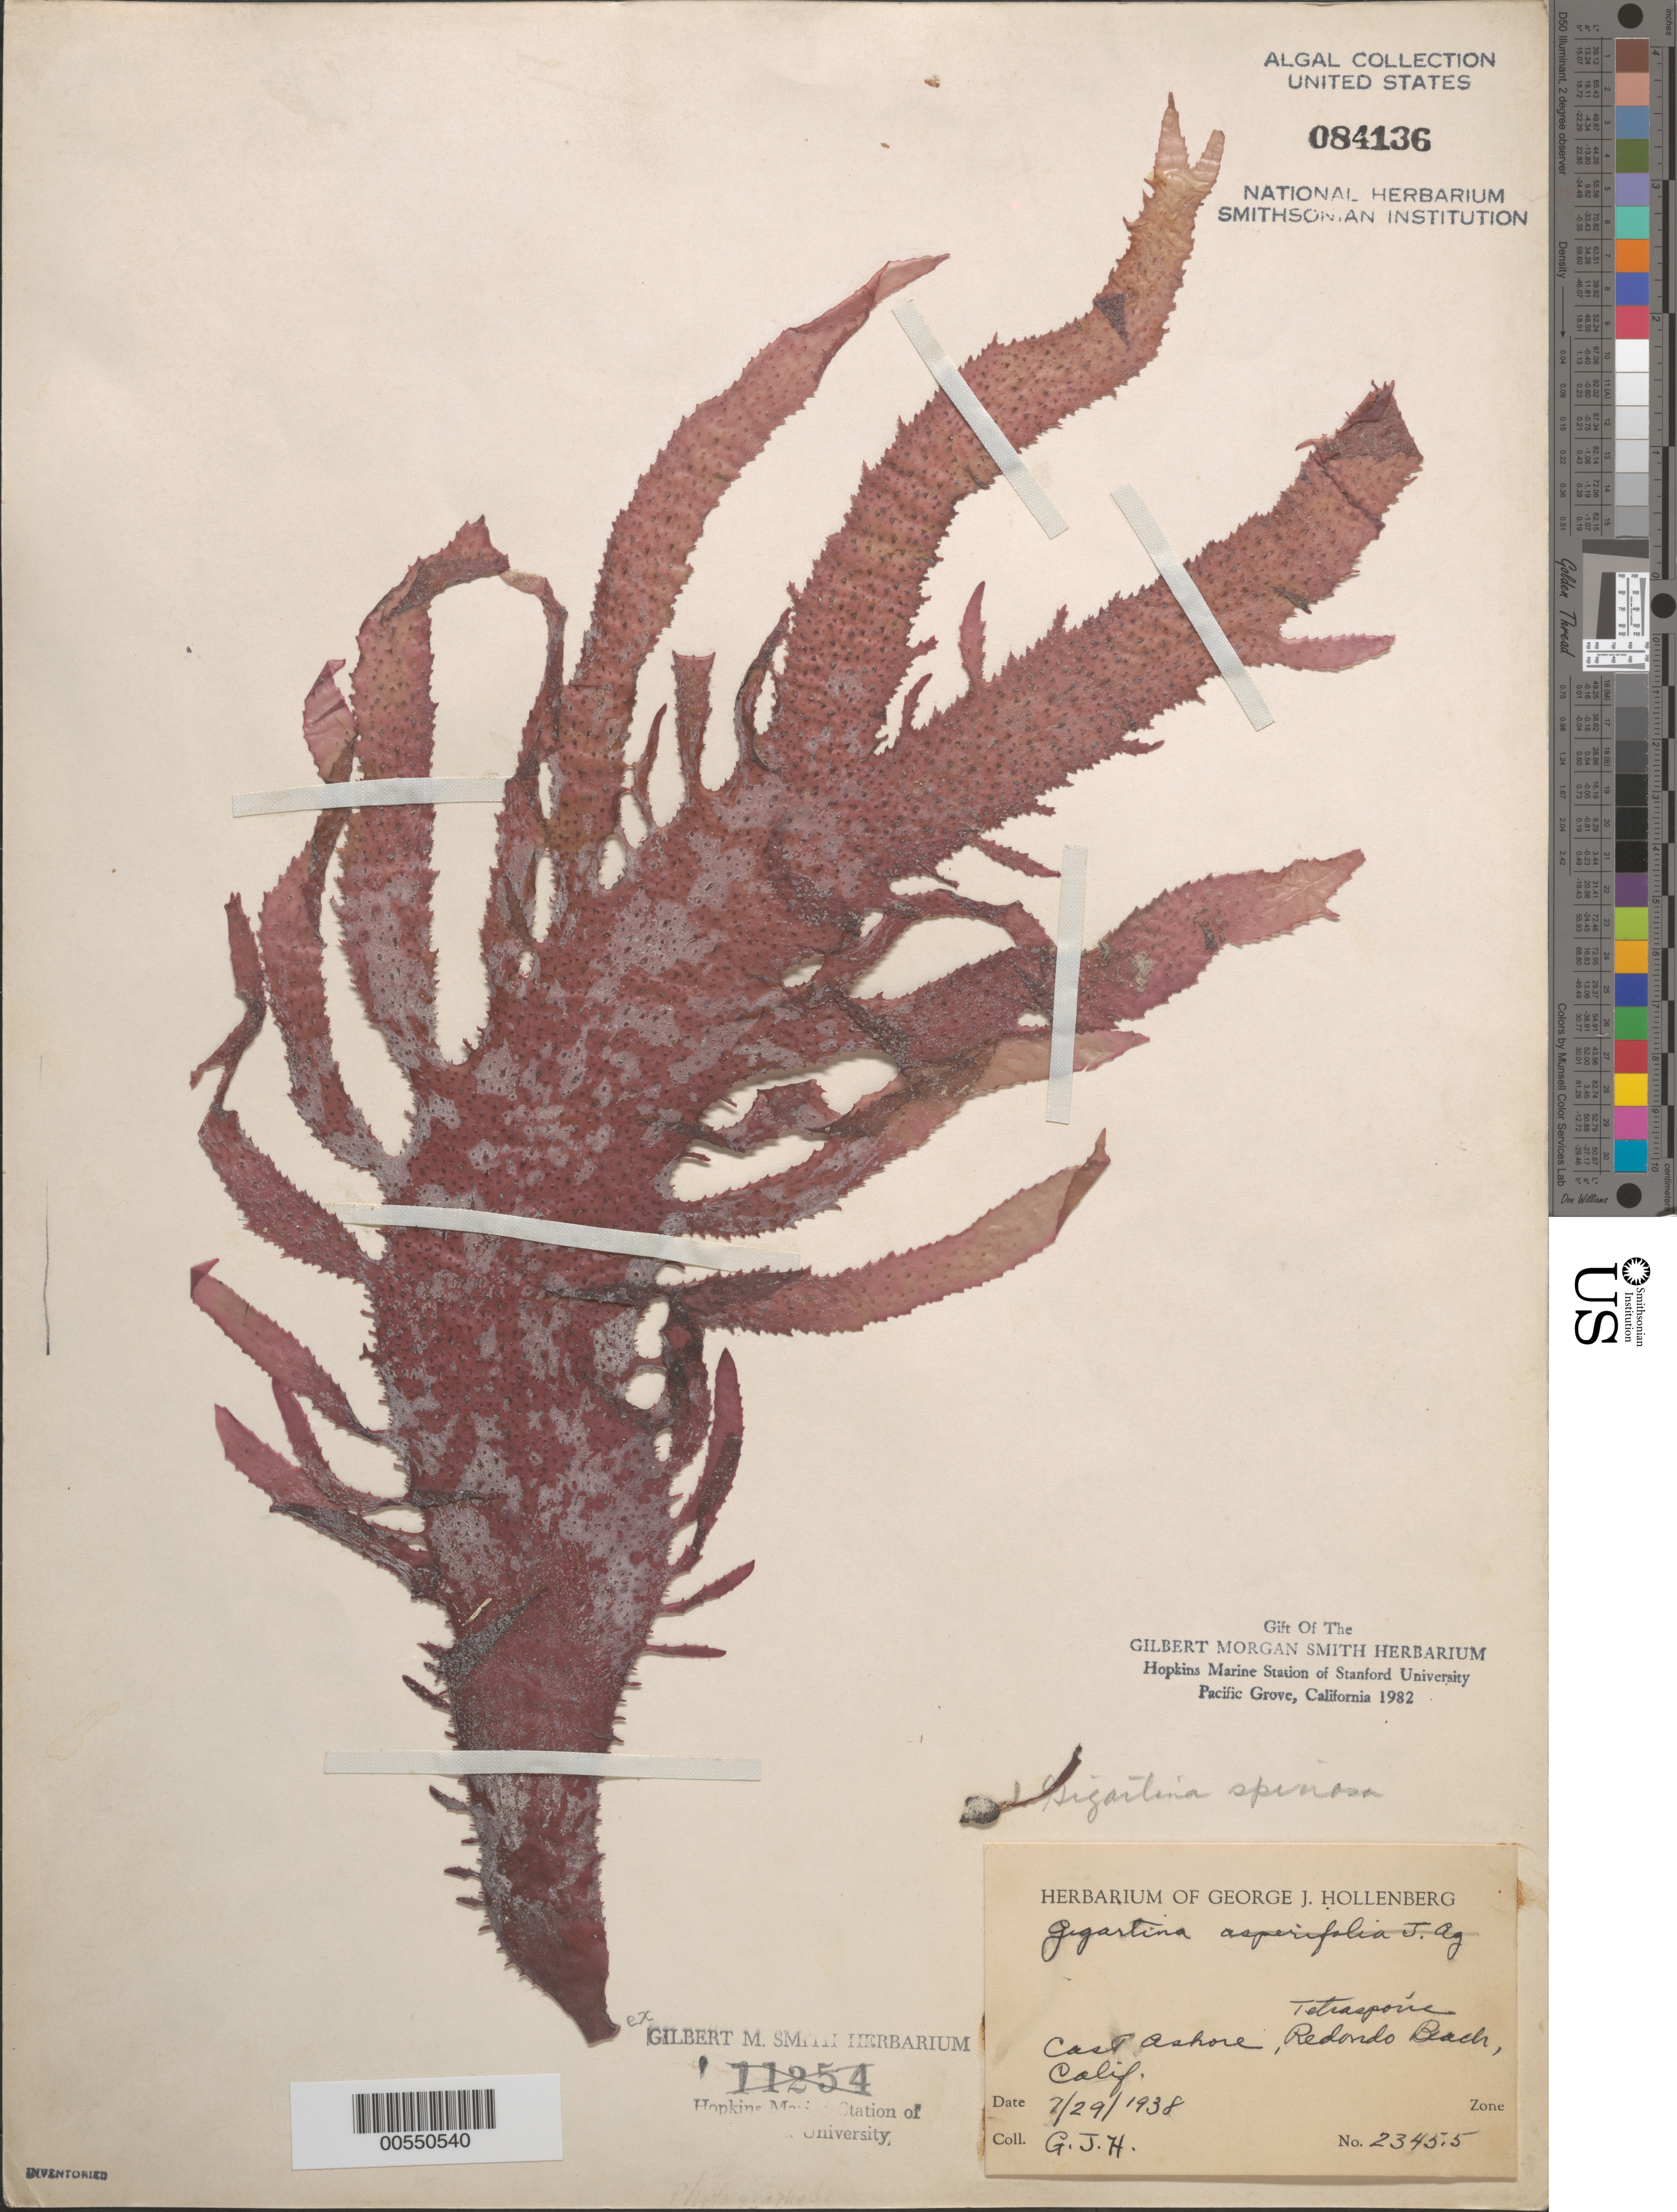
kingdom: Plantae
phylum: Rhodophyta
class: Florideophyceae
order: Gigartinales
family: Gigartinaceae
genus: Chondracanthus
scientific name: Chondracanthus spinosus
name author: (Kütz.) Guiry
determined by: Algae name updating Project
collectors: G. Hollenberg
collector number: GJH 2345.5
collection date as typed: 29 Jul 1938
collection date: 1938-07-29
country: United States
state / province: California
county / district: Los Angeles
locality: Redondo Beach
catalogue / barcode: US 84136